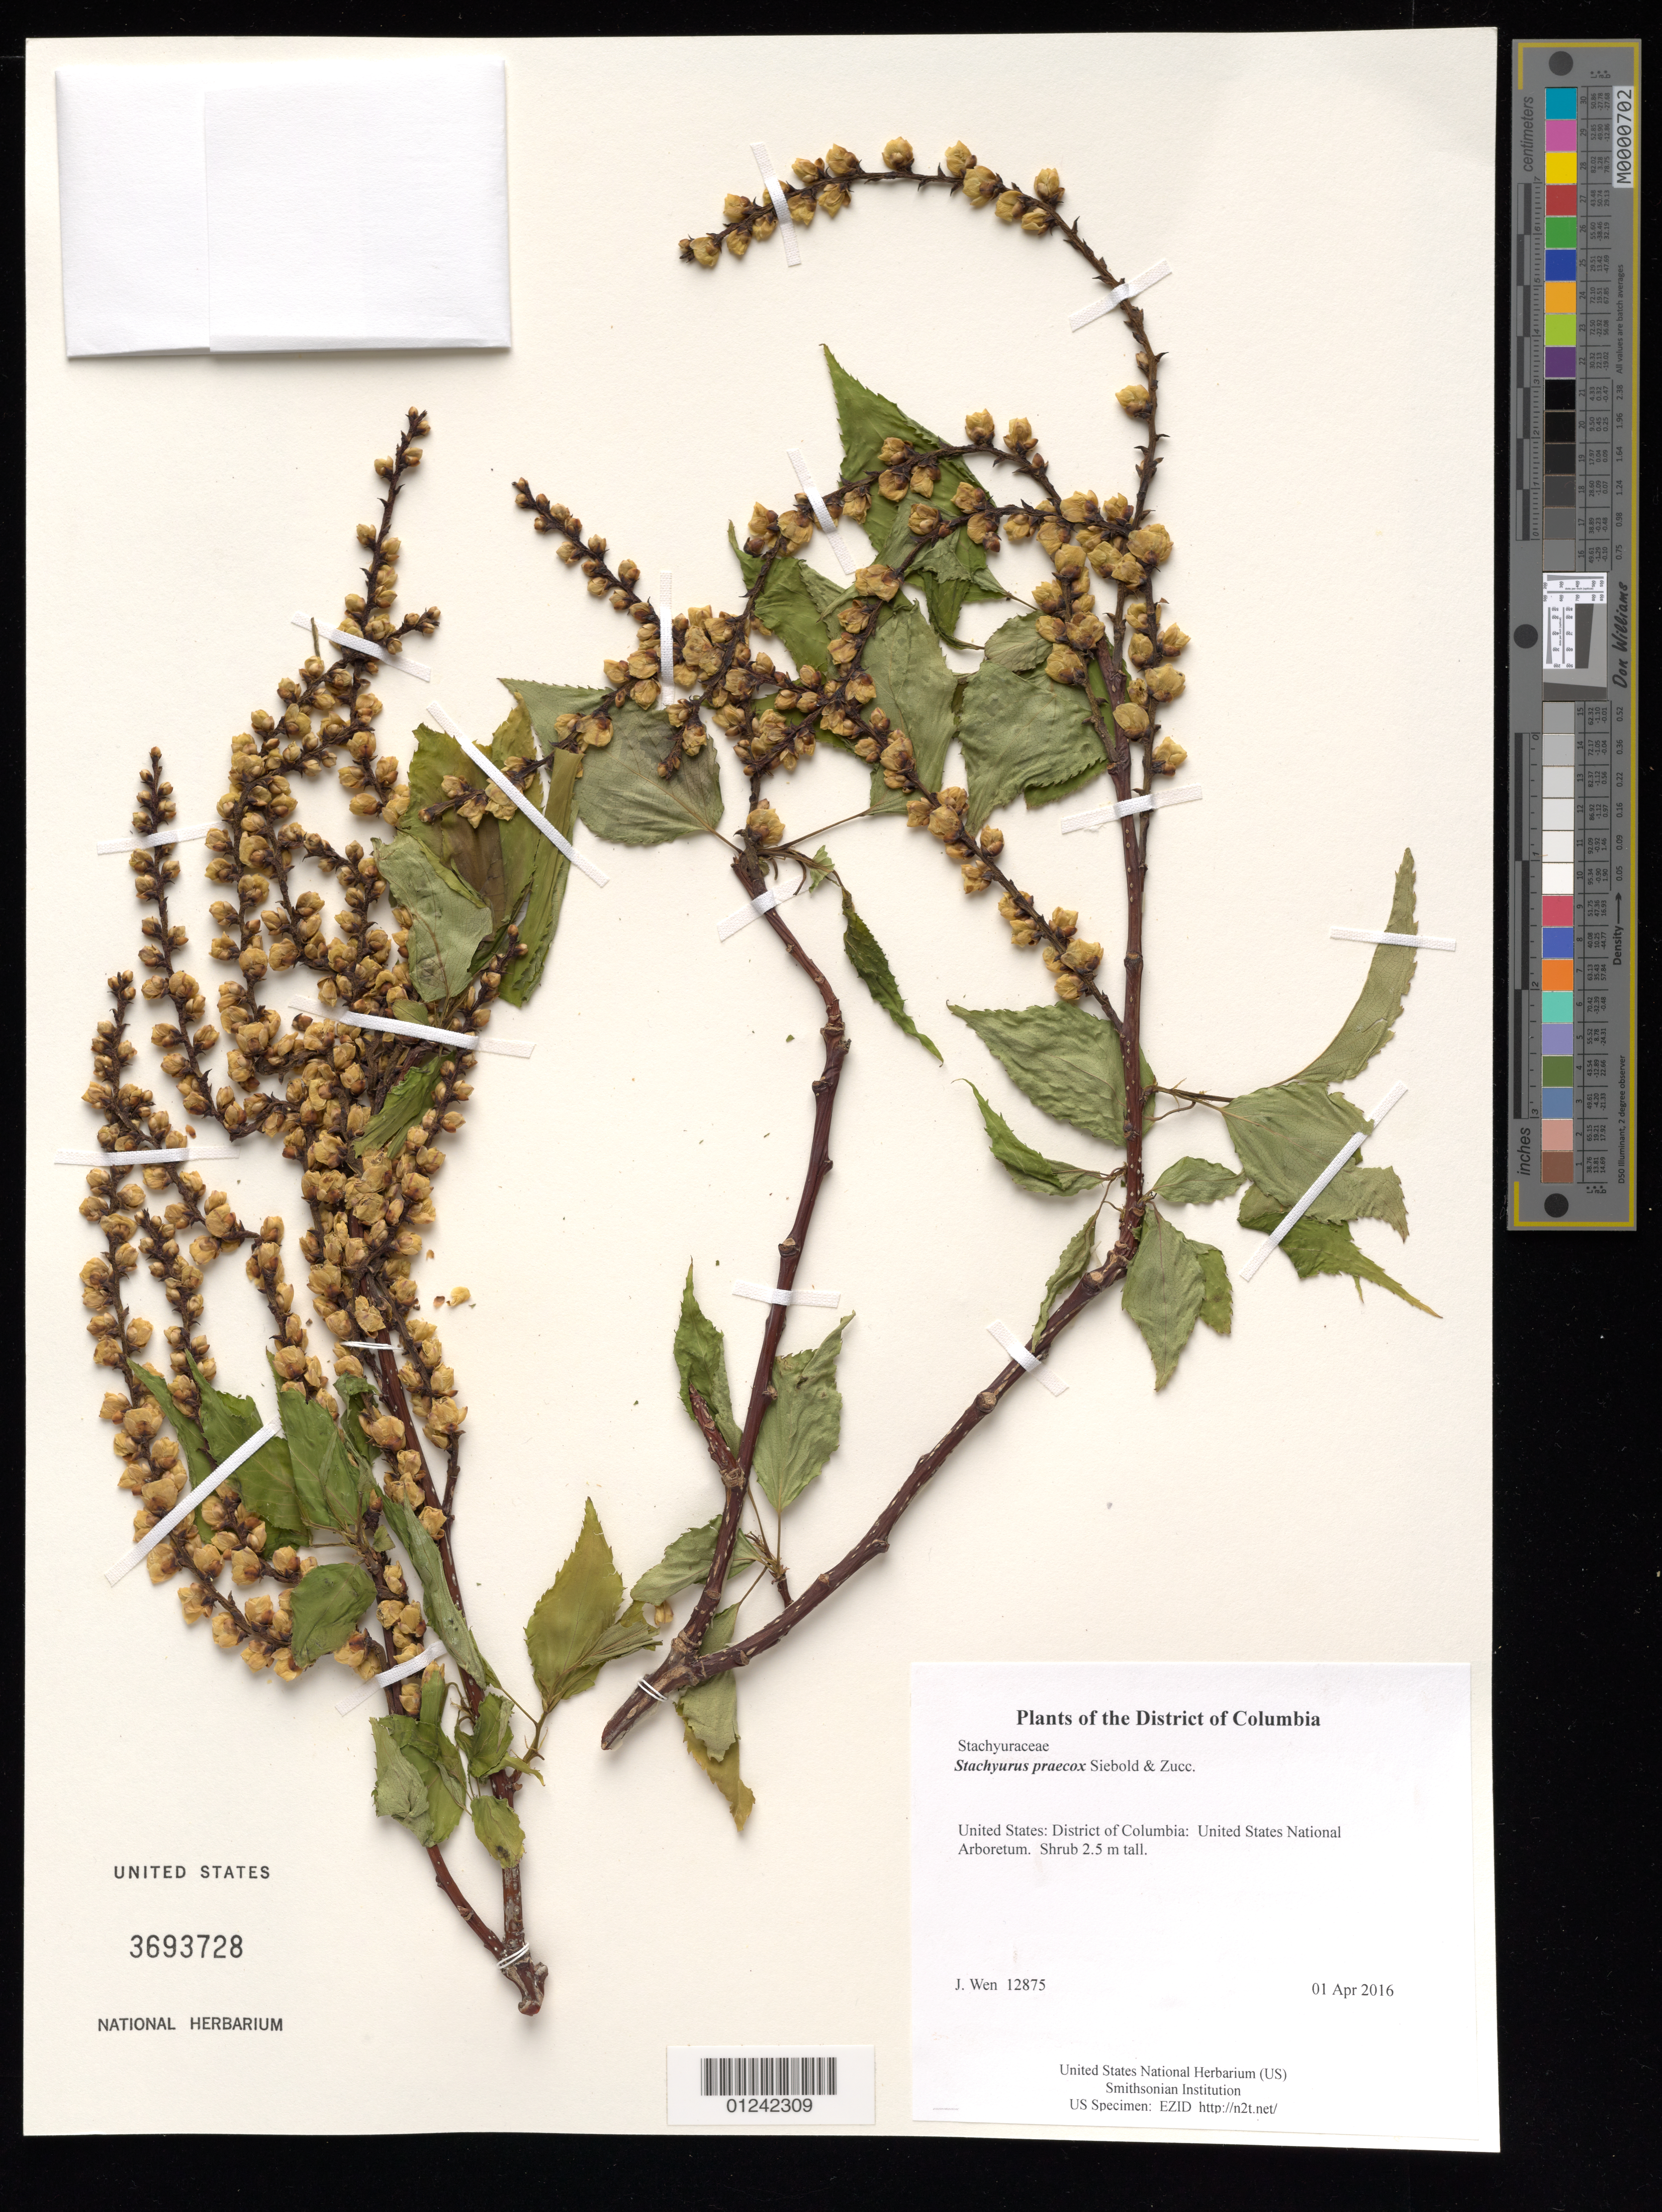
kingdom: Plantae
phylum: Tracheophyta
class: Magnoliopsida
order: Crossosomatales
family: Stachyuraceae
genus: Stachyurus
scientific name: Stachyurus praecox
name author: Siebold & Zucc.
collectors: J. Wen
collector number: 12875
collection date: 2016-04-01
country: United States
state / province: District of Columbia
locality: United States National Arboretum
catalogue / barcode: US 3693728